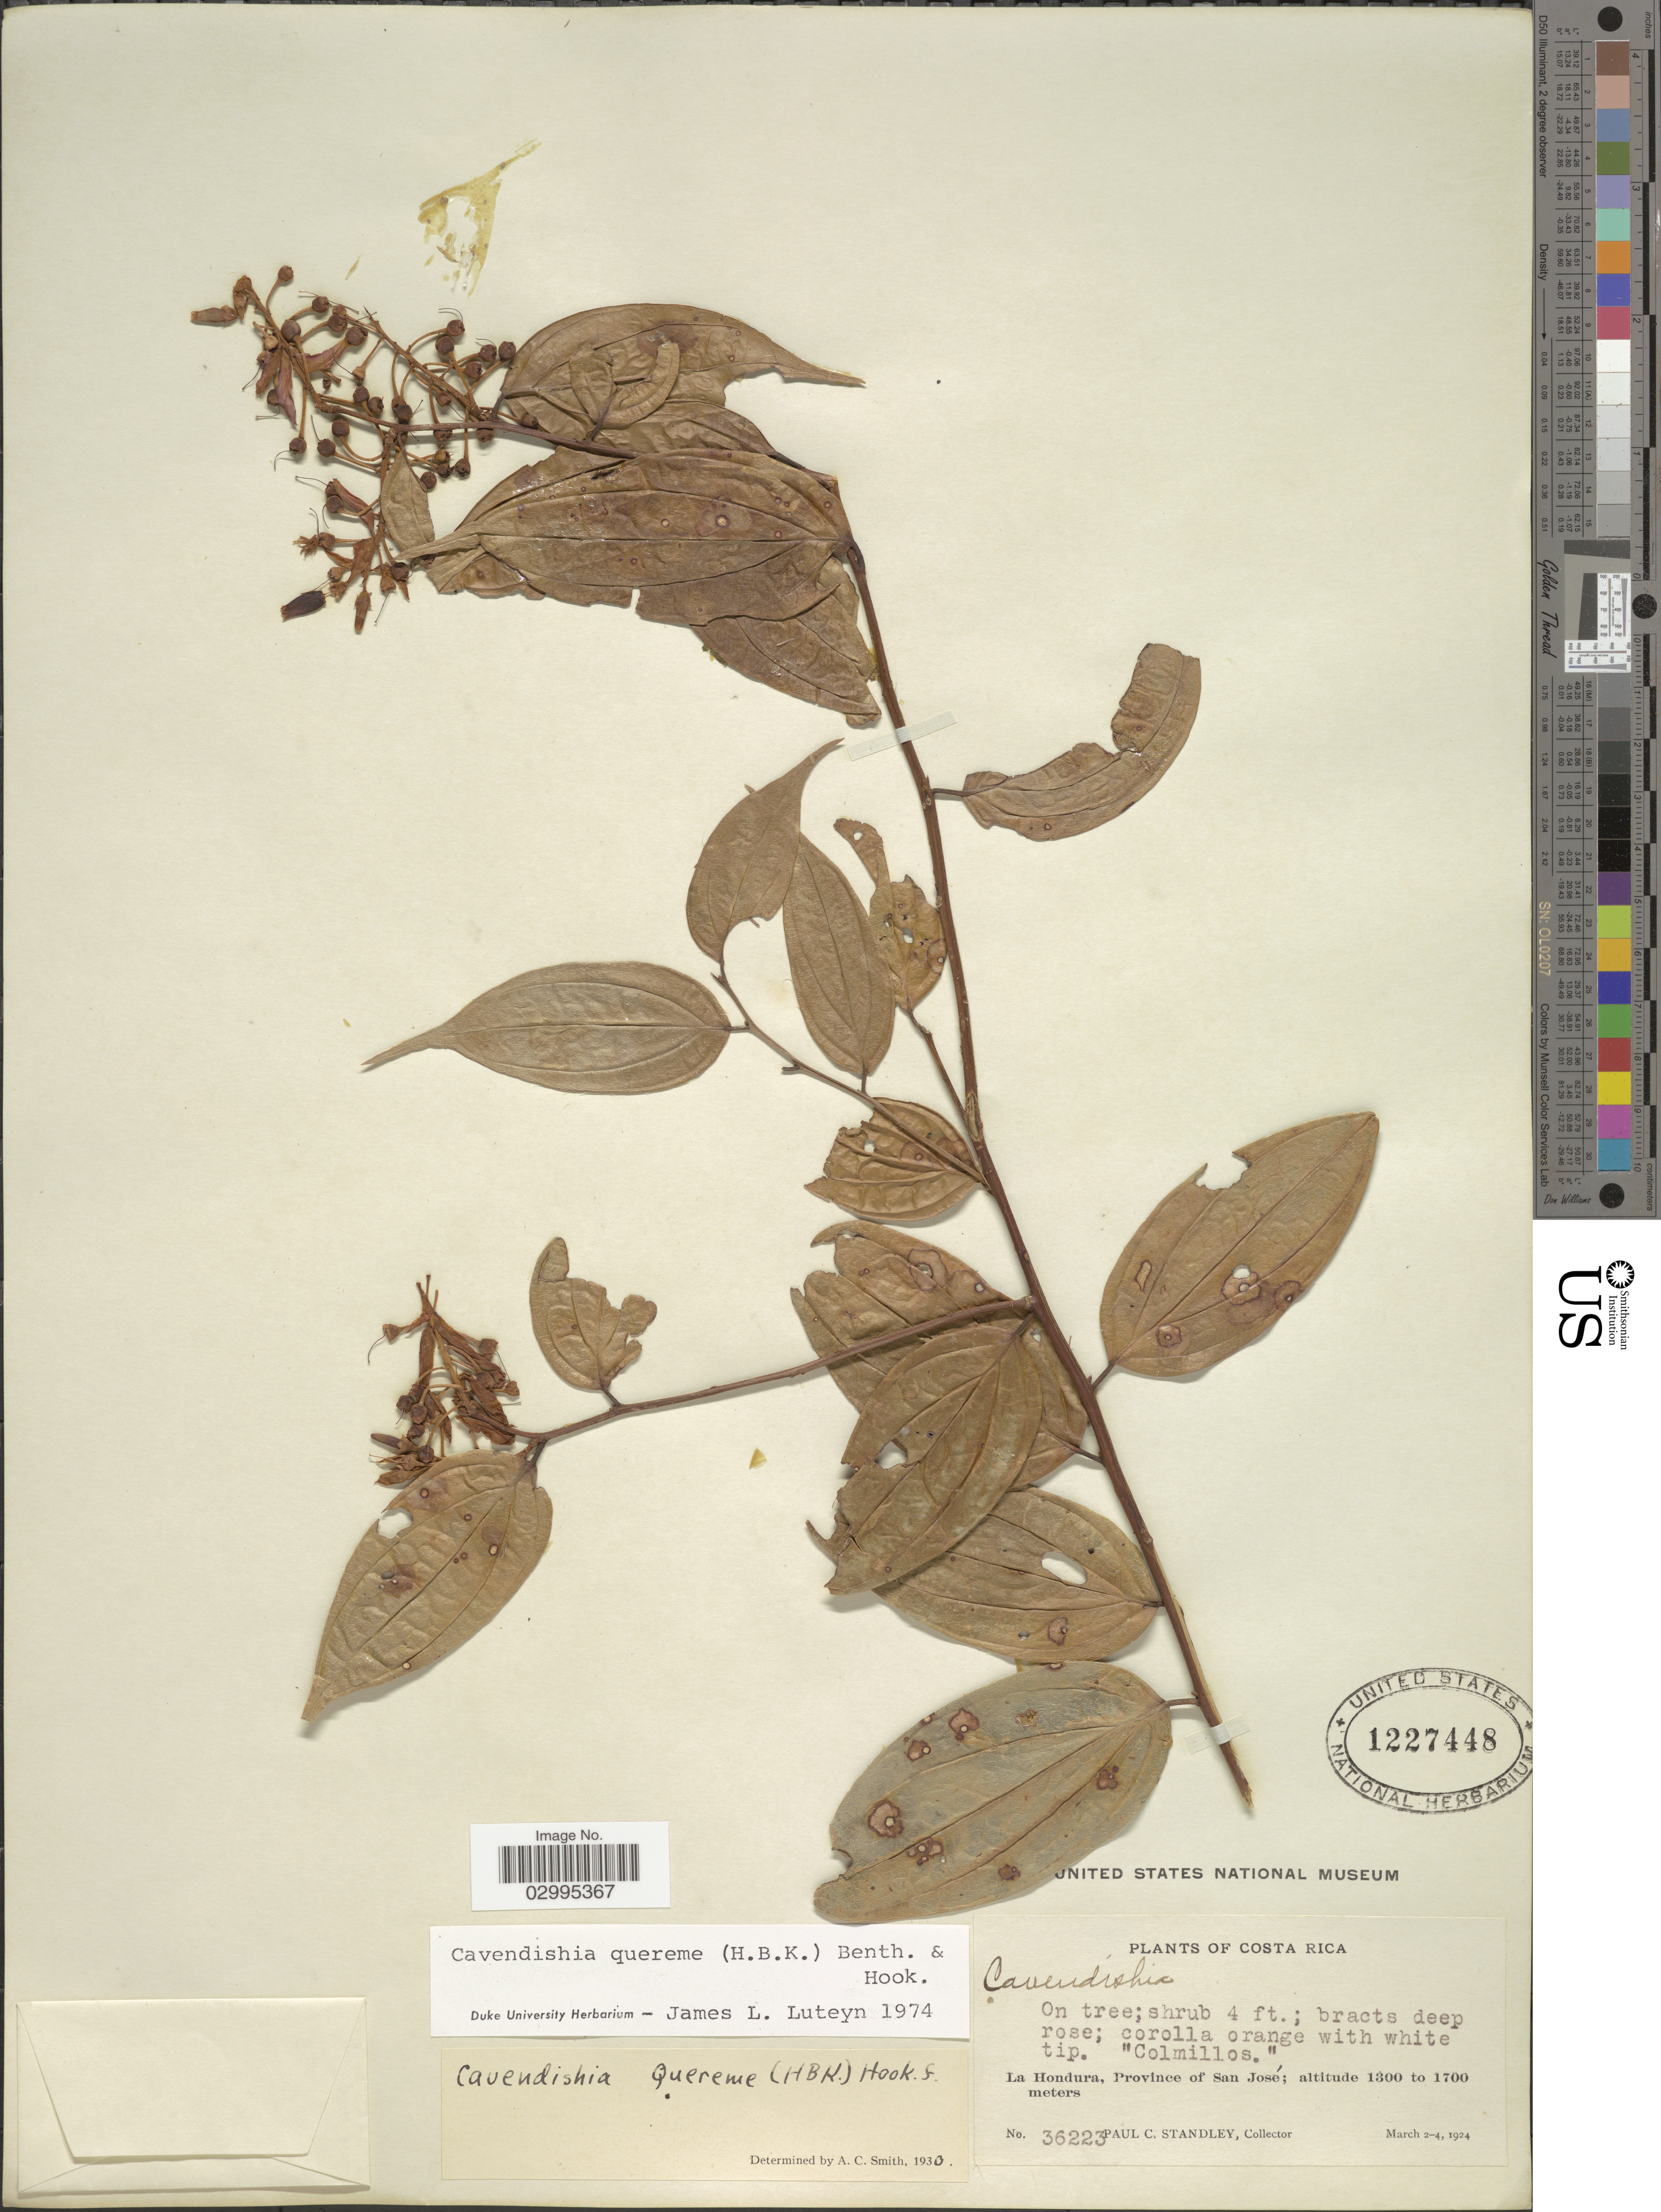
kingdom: Plantae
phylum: Tracheophyta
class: Magnoliopsida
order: Ericales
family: Ericaceae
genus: Cavendishia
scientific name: Cavendishia quereme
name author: (Kunth) Benth. & Hook. f.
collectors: P. C. Standley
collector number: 36223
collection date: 1924-03-02/1924-03-04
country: Costa Rica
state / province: San José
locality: La Hondura.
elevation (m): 1300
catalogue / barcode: US 1227448